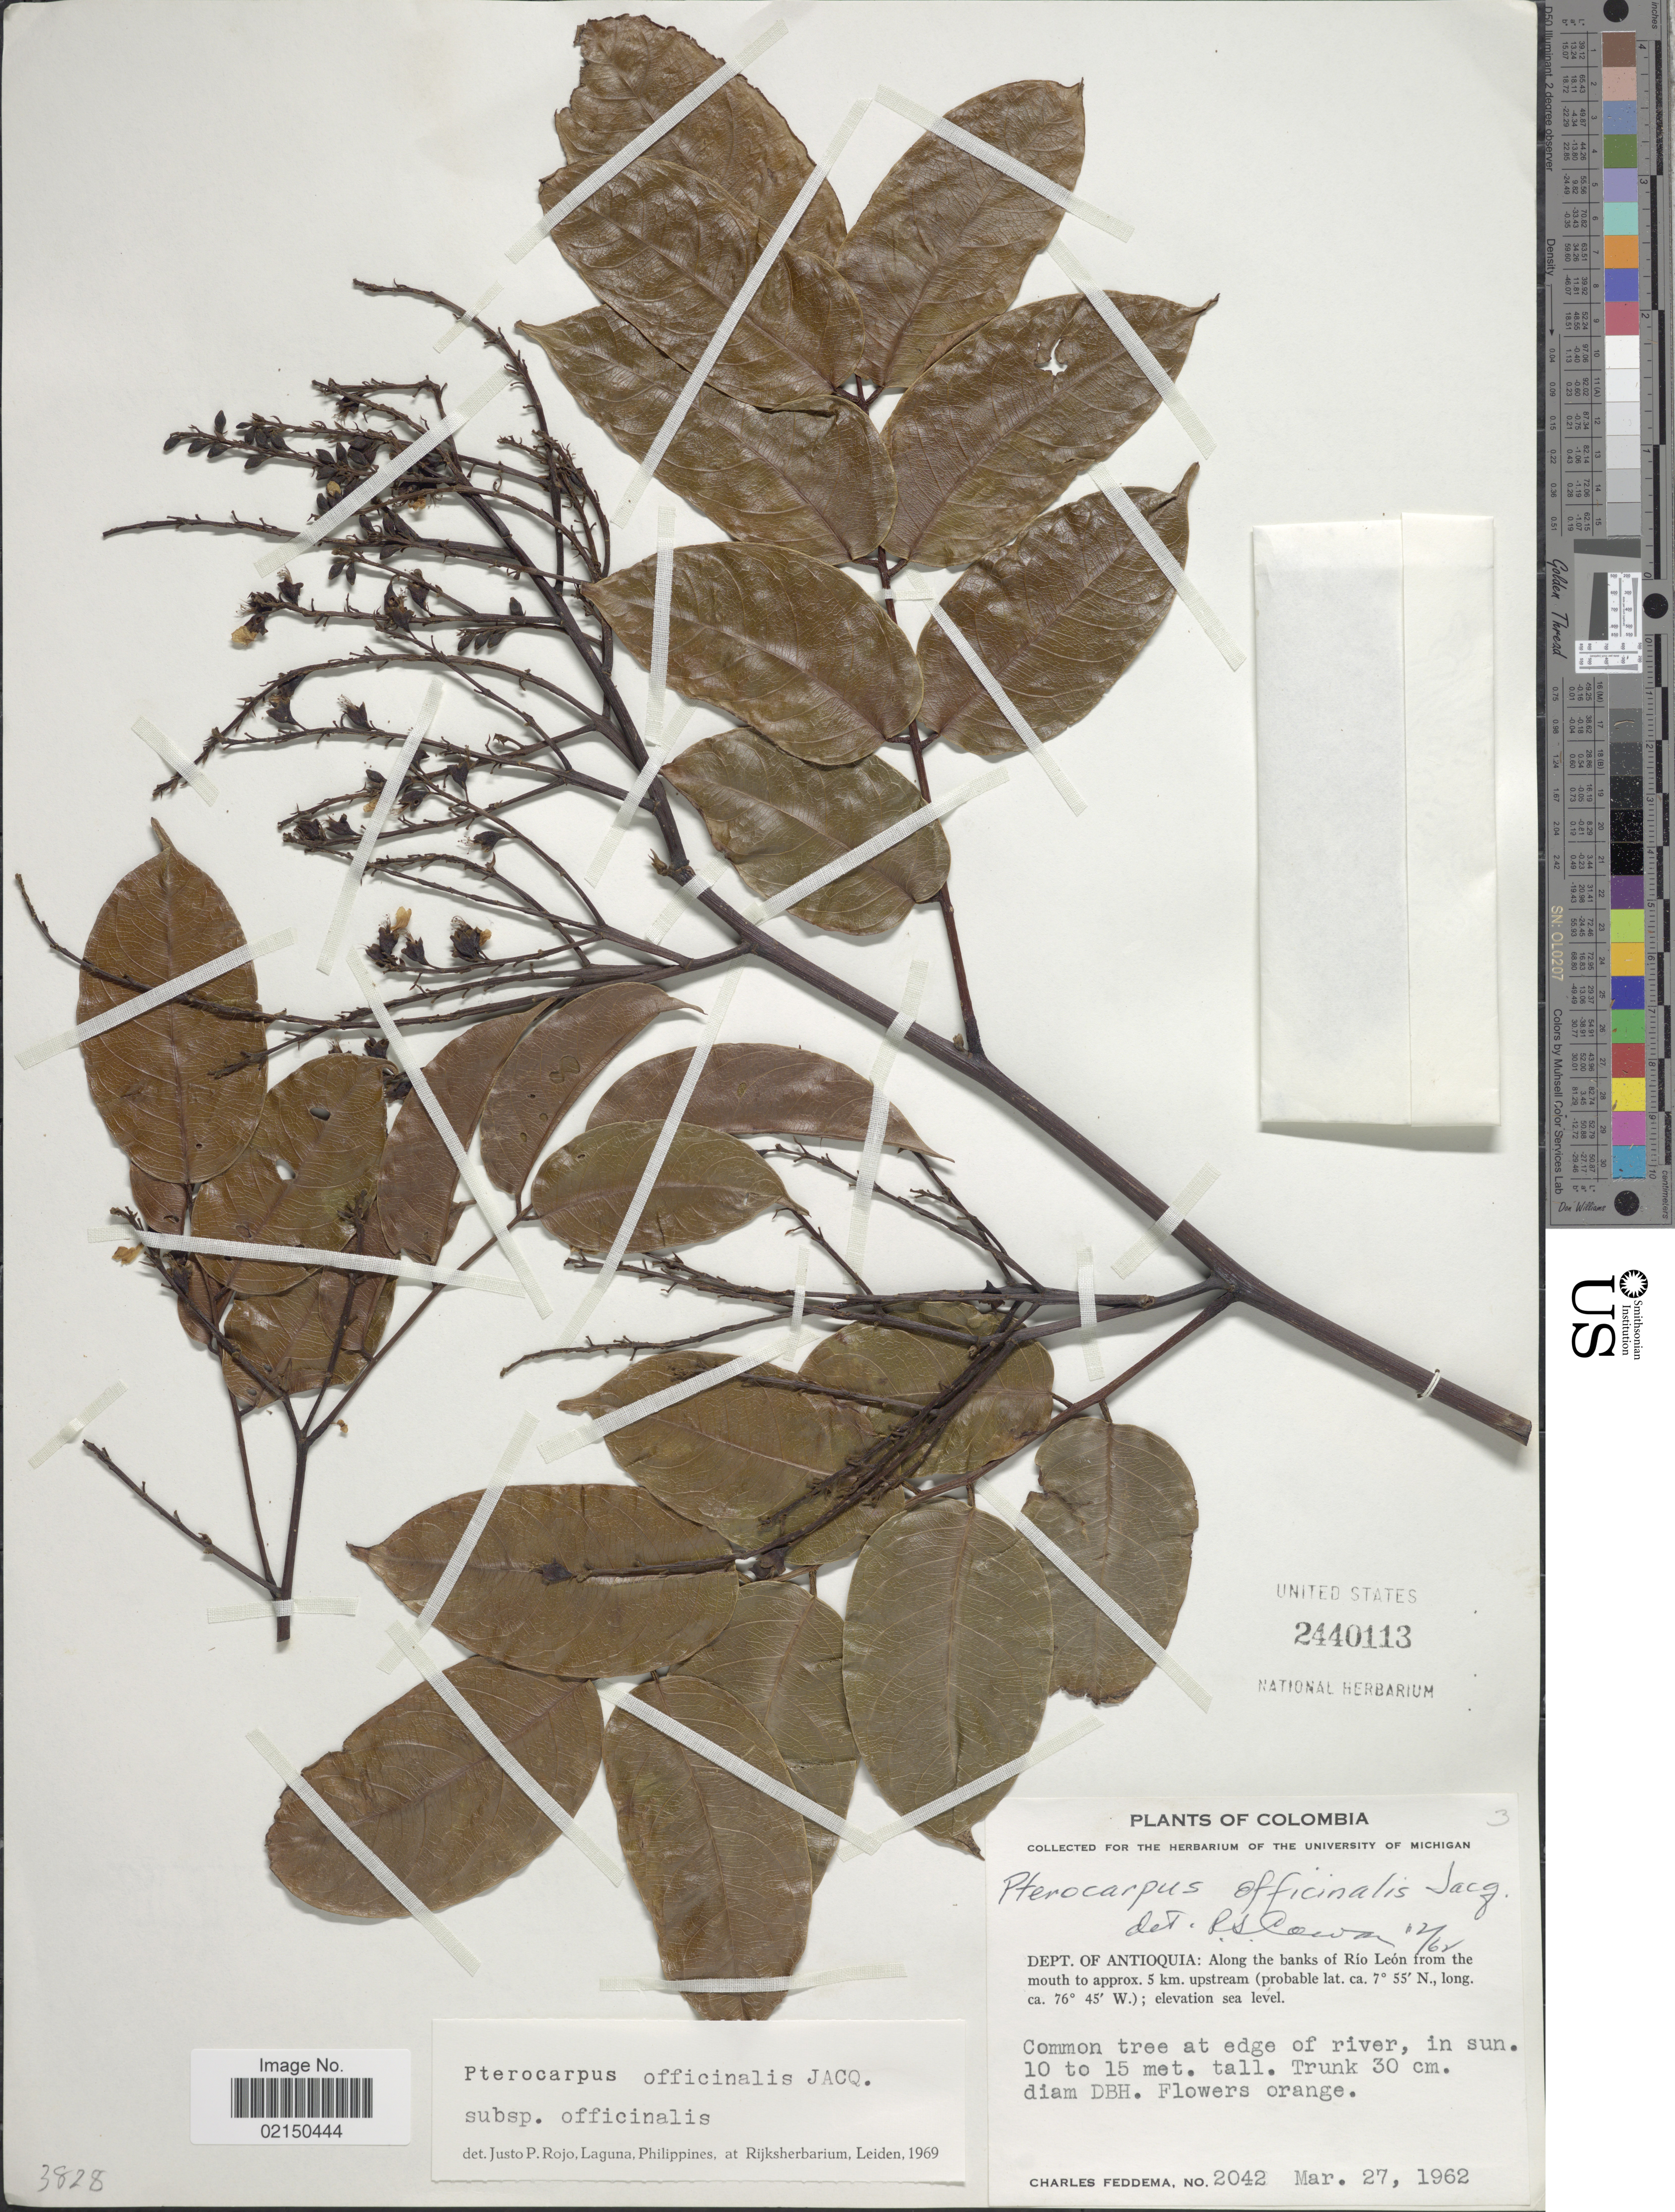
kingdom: Plantae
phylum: Tracheophyta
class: Magnoliopsida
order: Fabales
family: Fabaceae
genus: Pterocarpus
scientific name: Pterocarpus officinalis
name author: Jacq.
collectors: C. Feddema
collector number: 2042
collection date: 1962-03-27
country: Colombia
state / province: Antioquia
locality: Along the banks of Rio Leon from the mouth to approx. 5 km. upstream, at edge of river.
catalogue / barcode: US 2440113